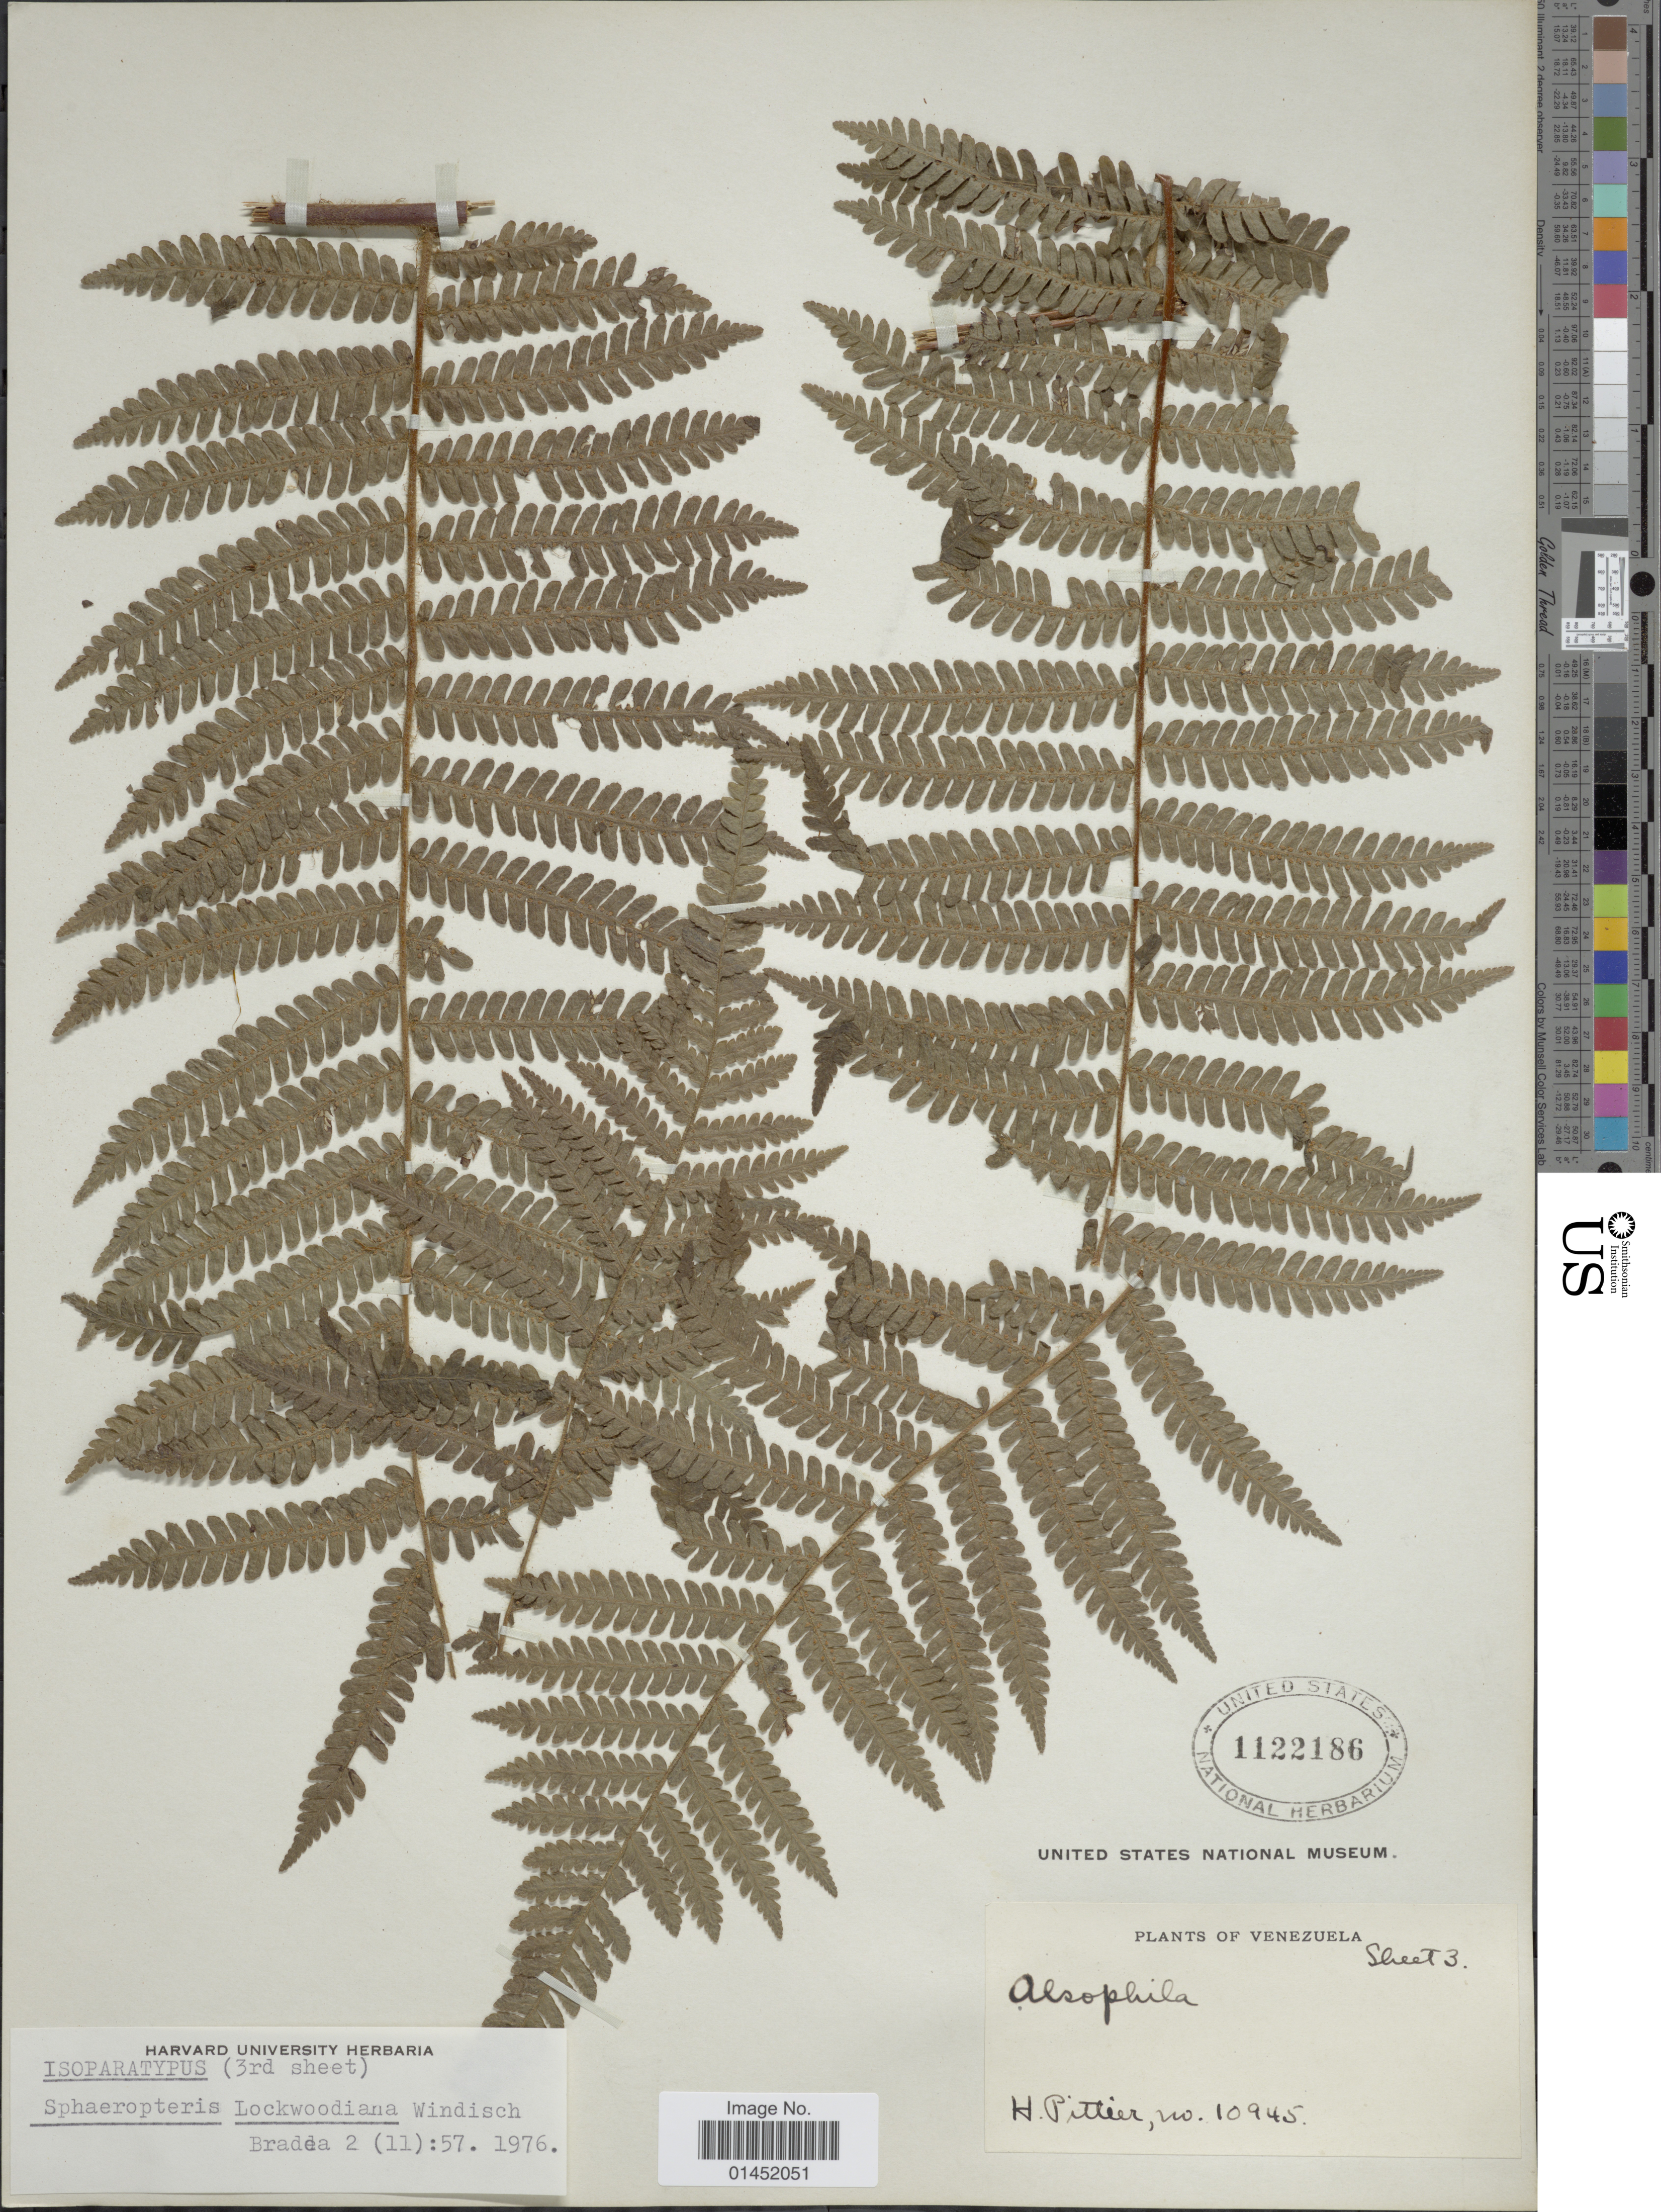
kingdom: Plantae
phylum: Tracheophyta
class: Polypodiopsida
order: Cyatheales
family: Cyatheaceae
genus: Cyathea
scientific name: Cyathea lockwoodiana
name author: (P.G. Windisch) Lellinger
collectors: H. F. Pittier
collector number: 10945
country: Venezuela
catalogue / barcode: US 1122186